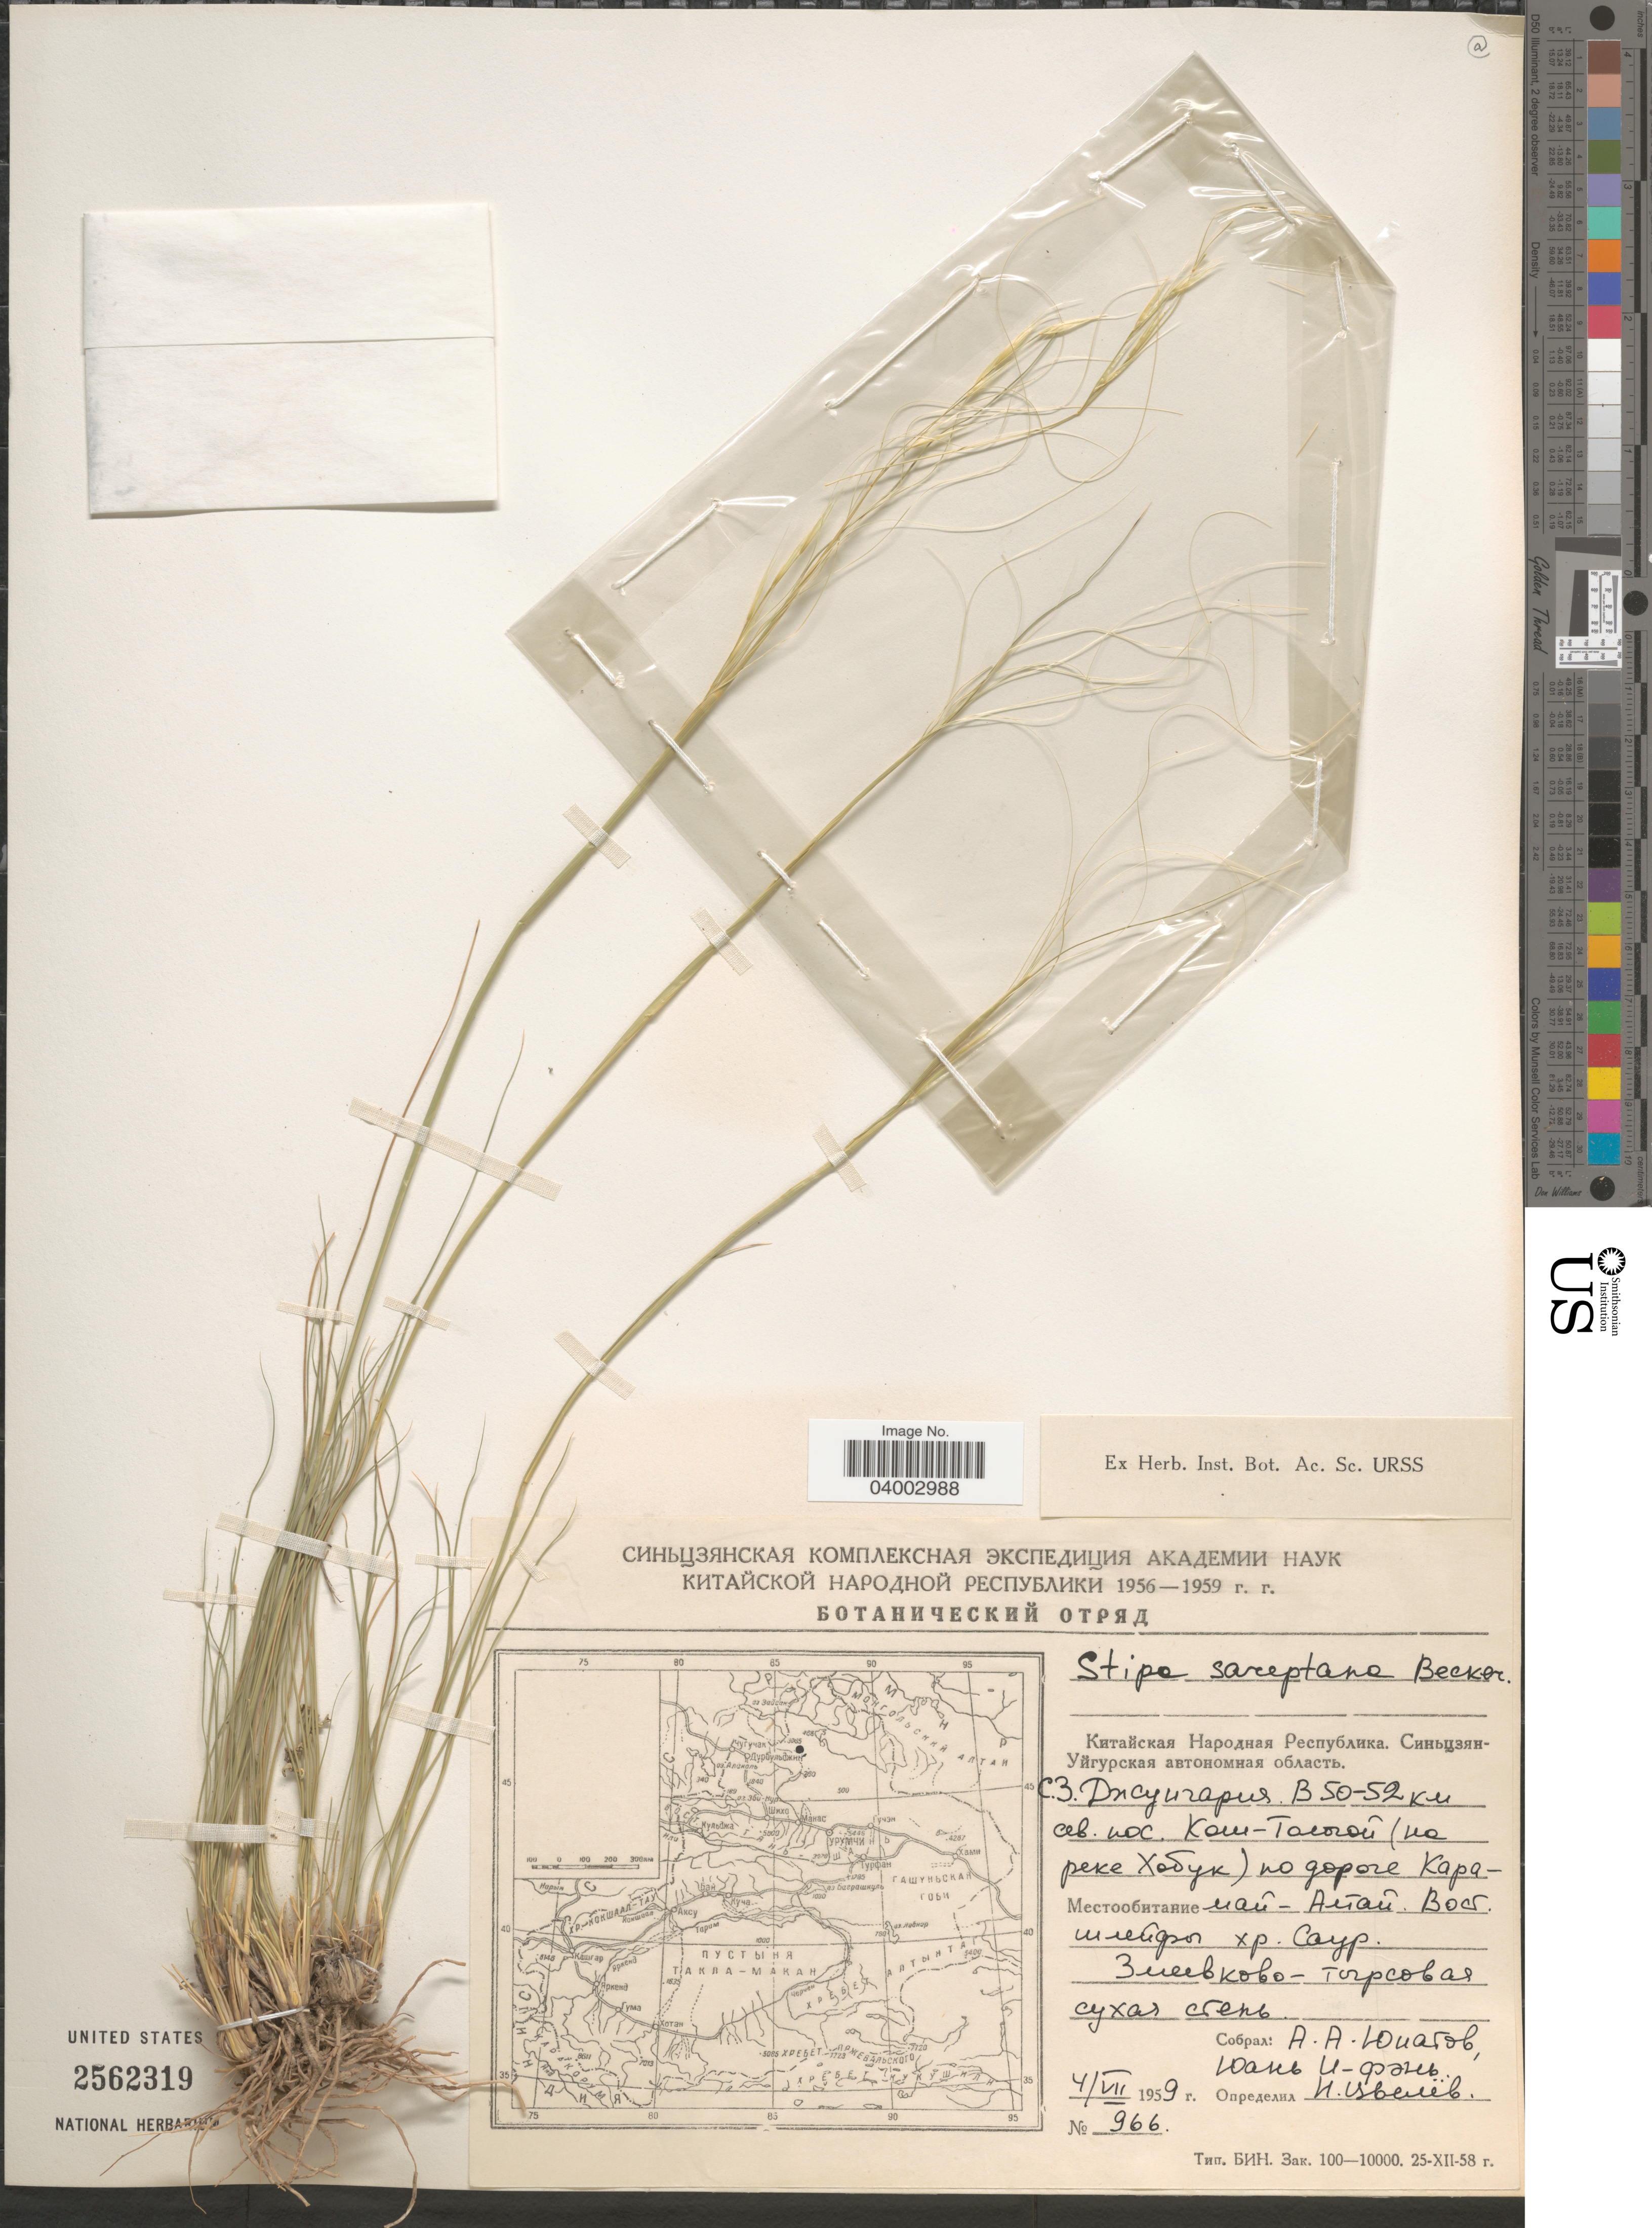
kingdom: Plantae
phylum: Tracheophyta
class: Liliopsida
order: Poales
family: Poaceae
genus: Stipa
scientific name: Stipa sareptana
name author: A.K. Becker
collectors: A. Unatov & Yuan I-fen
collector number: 966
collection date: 1959-07-04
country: China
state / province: Xinjiang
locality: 50-52 km N of Hoxtolgay, on river Khobuk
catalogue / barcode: US 2562319